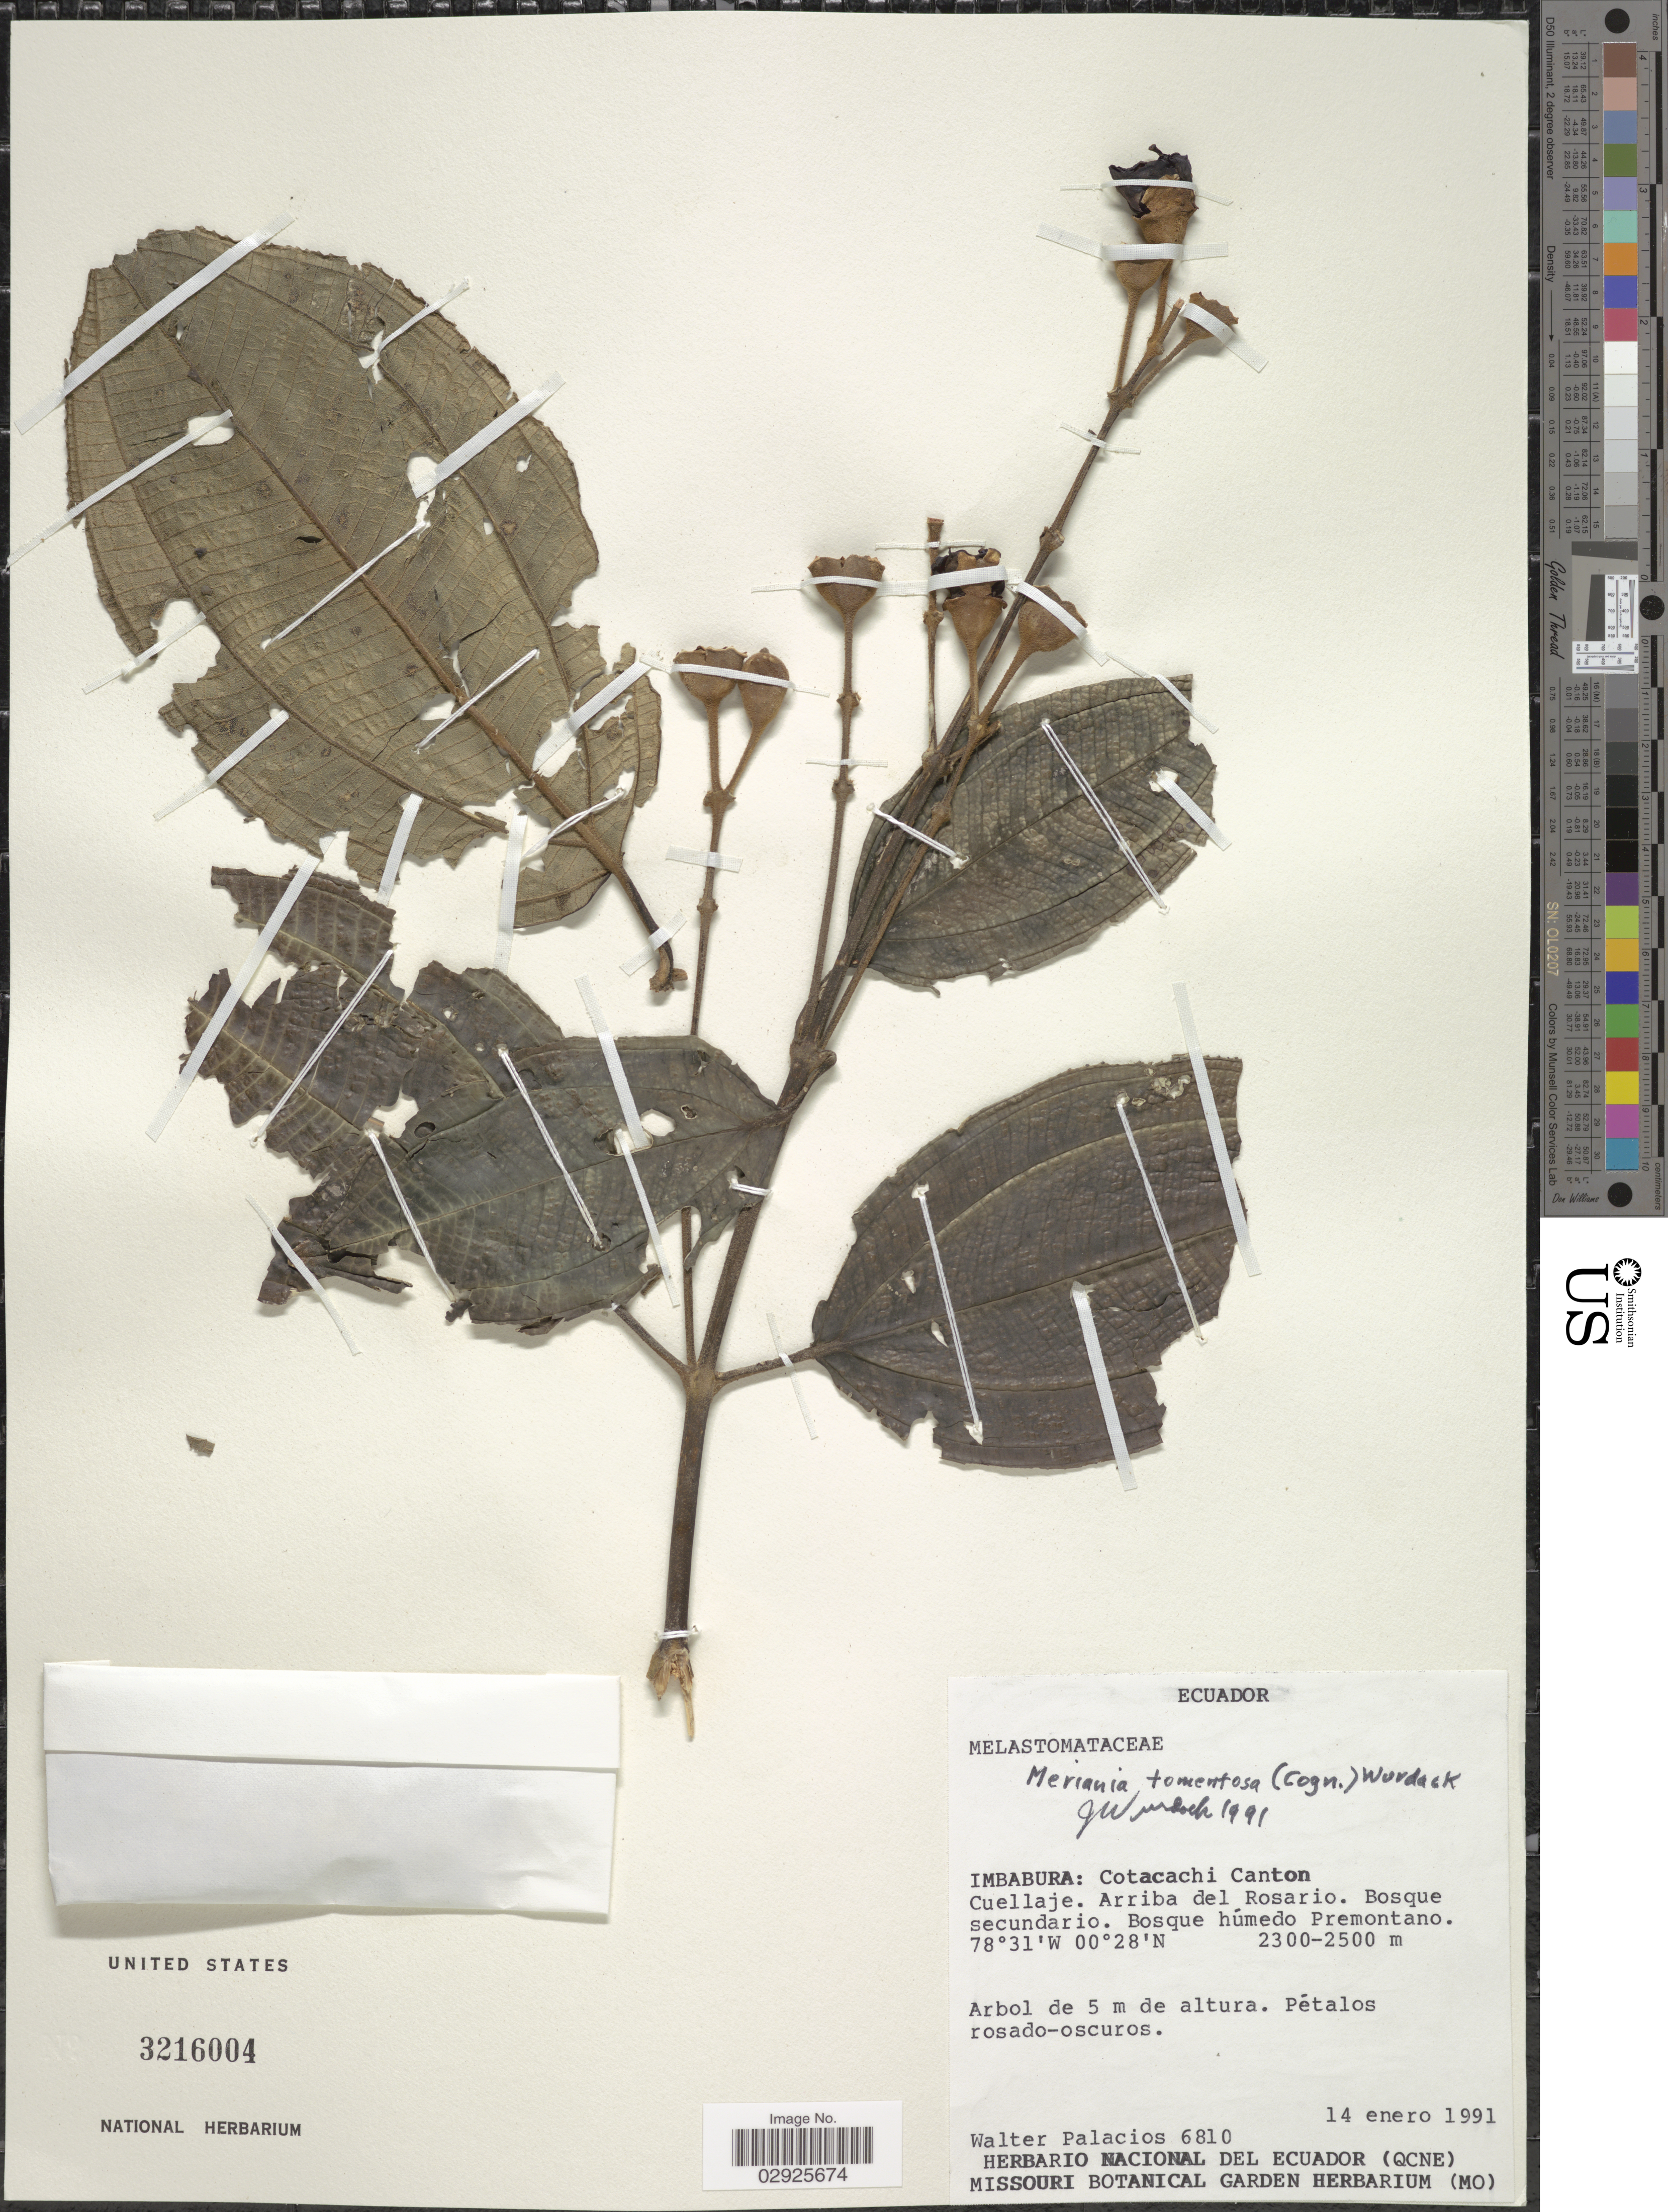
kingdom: Plantae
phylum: Tracheophyta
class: Magnoliopsida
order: Myrtales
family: Melastomataceae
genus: Meriania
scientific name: Meriania tomentosa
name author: (Cogn.) Wurdack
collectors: W. Palacios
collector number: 6810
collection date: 1991-01-14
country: Ecuador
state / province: Imbabura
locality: Cotacachi Canton. Cuellaje. Arriba del Rosario.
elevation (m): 2300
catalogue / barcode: US 3216004